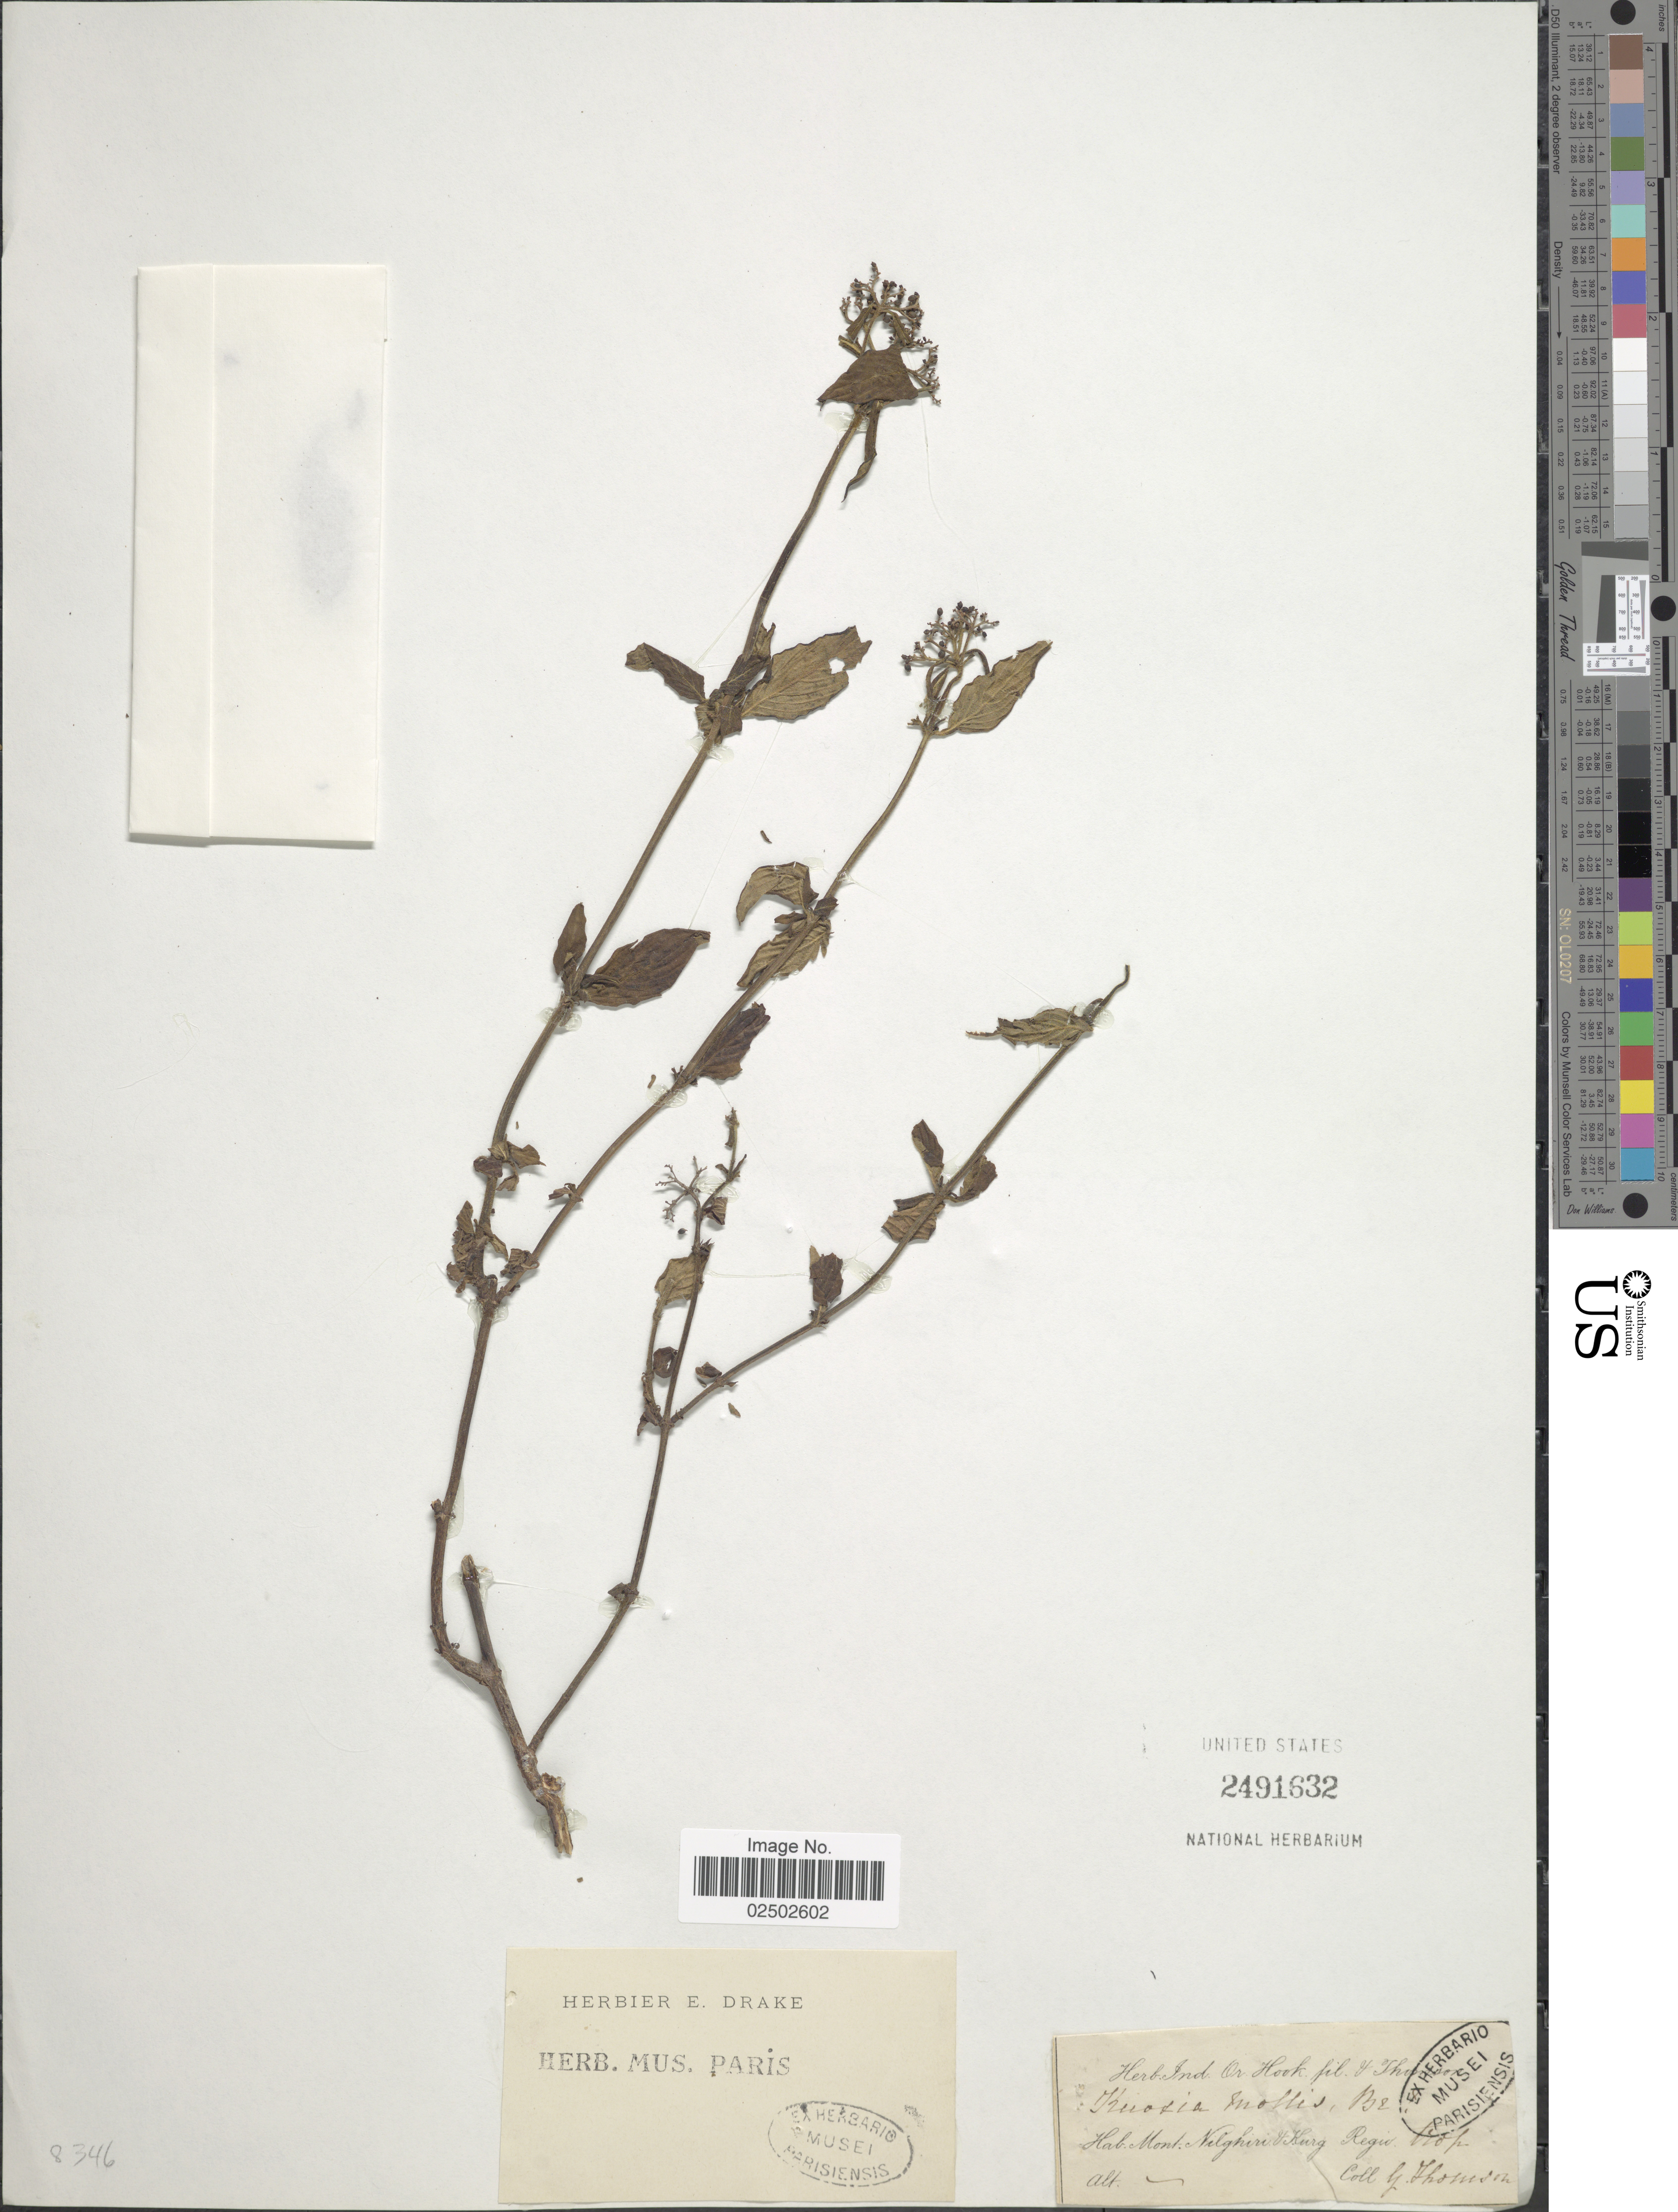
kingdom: Plantae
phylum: Tracheophyta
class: Magnoliopsida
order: Gentianales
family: Rubiaceae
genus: Knoxia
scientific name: Knoxia mollis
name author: Wight & Arn.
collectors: G. Thomson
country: India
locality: Mont. Nilghiri, Regio trop.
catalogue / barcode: US 2491632